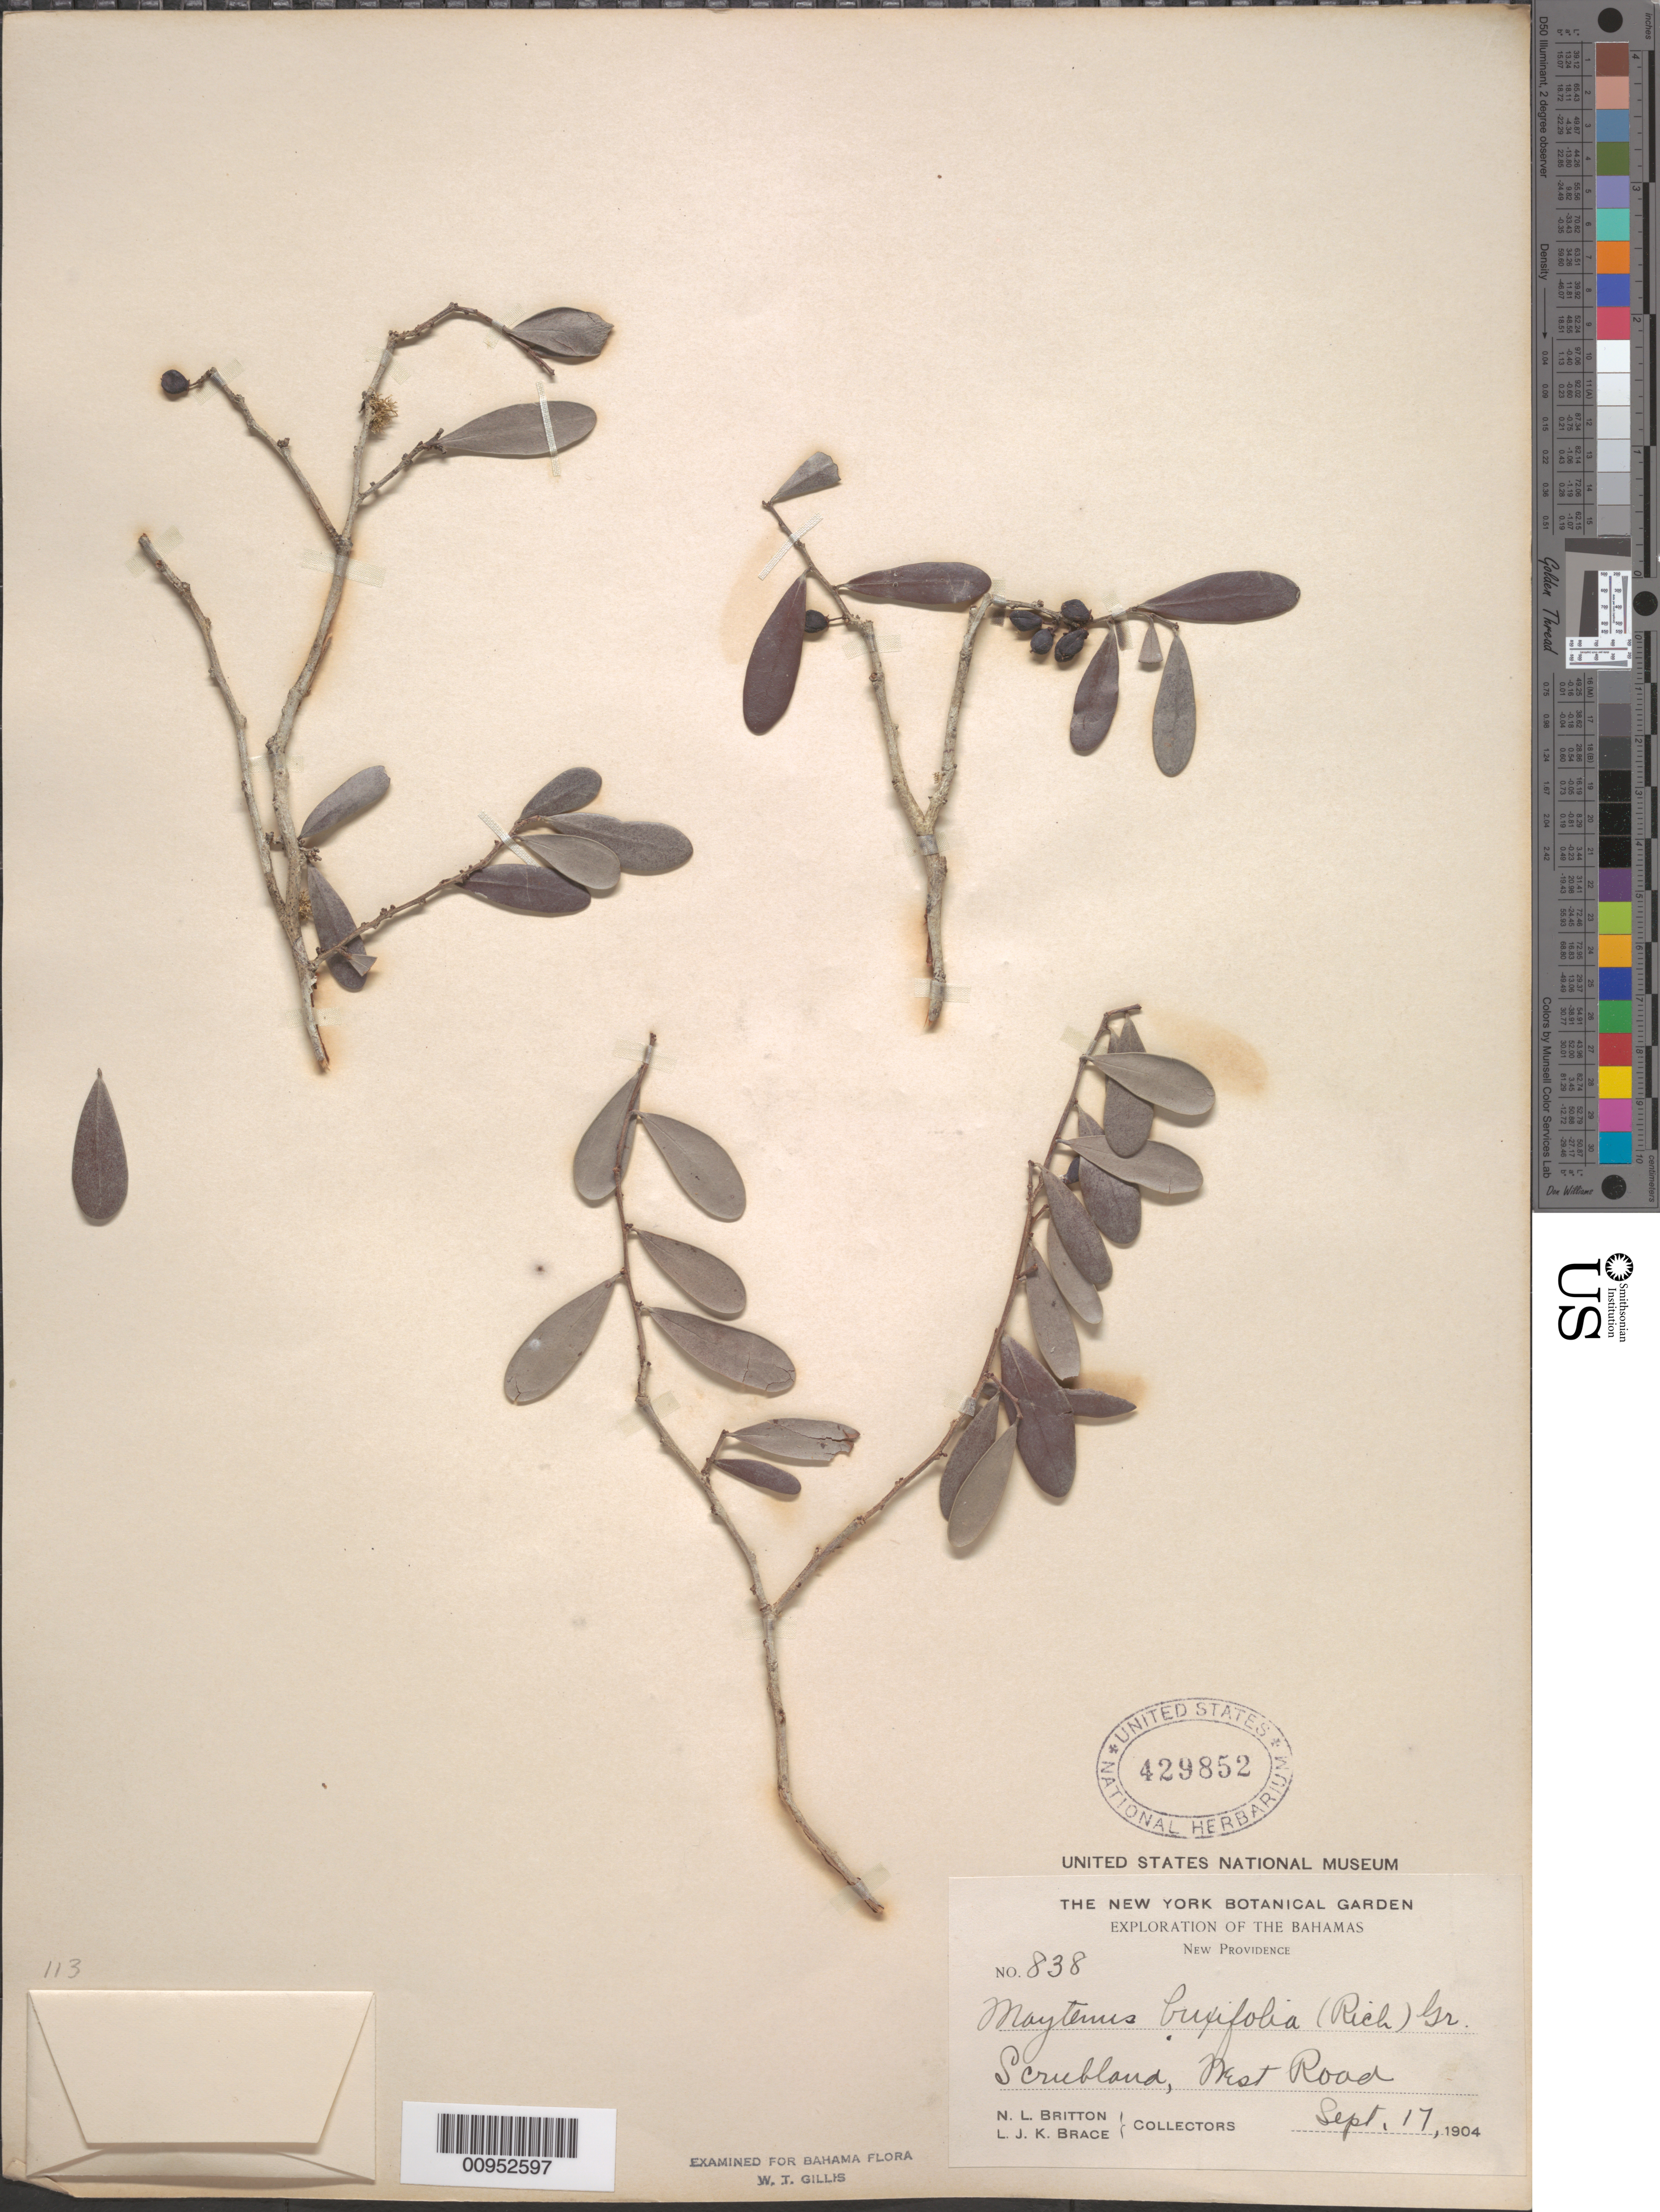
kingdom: Plantae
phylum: Tracheophyta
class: Magnoliopsida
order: Celastrales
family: Celastraceae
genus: Maytenus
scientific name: Maytenus buxifolia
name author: (A. Rich.) Griseb.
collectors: N. Britton & L. J. K. Brace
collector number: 838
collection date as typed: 17 Sep 1904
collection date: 1904-09-17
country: Bahamas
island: New Providence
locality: West Road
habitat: Scrubland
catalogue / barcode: US 429852